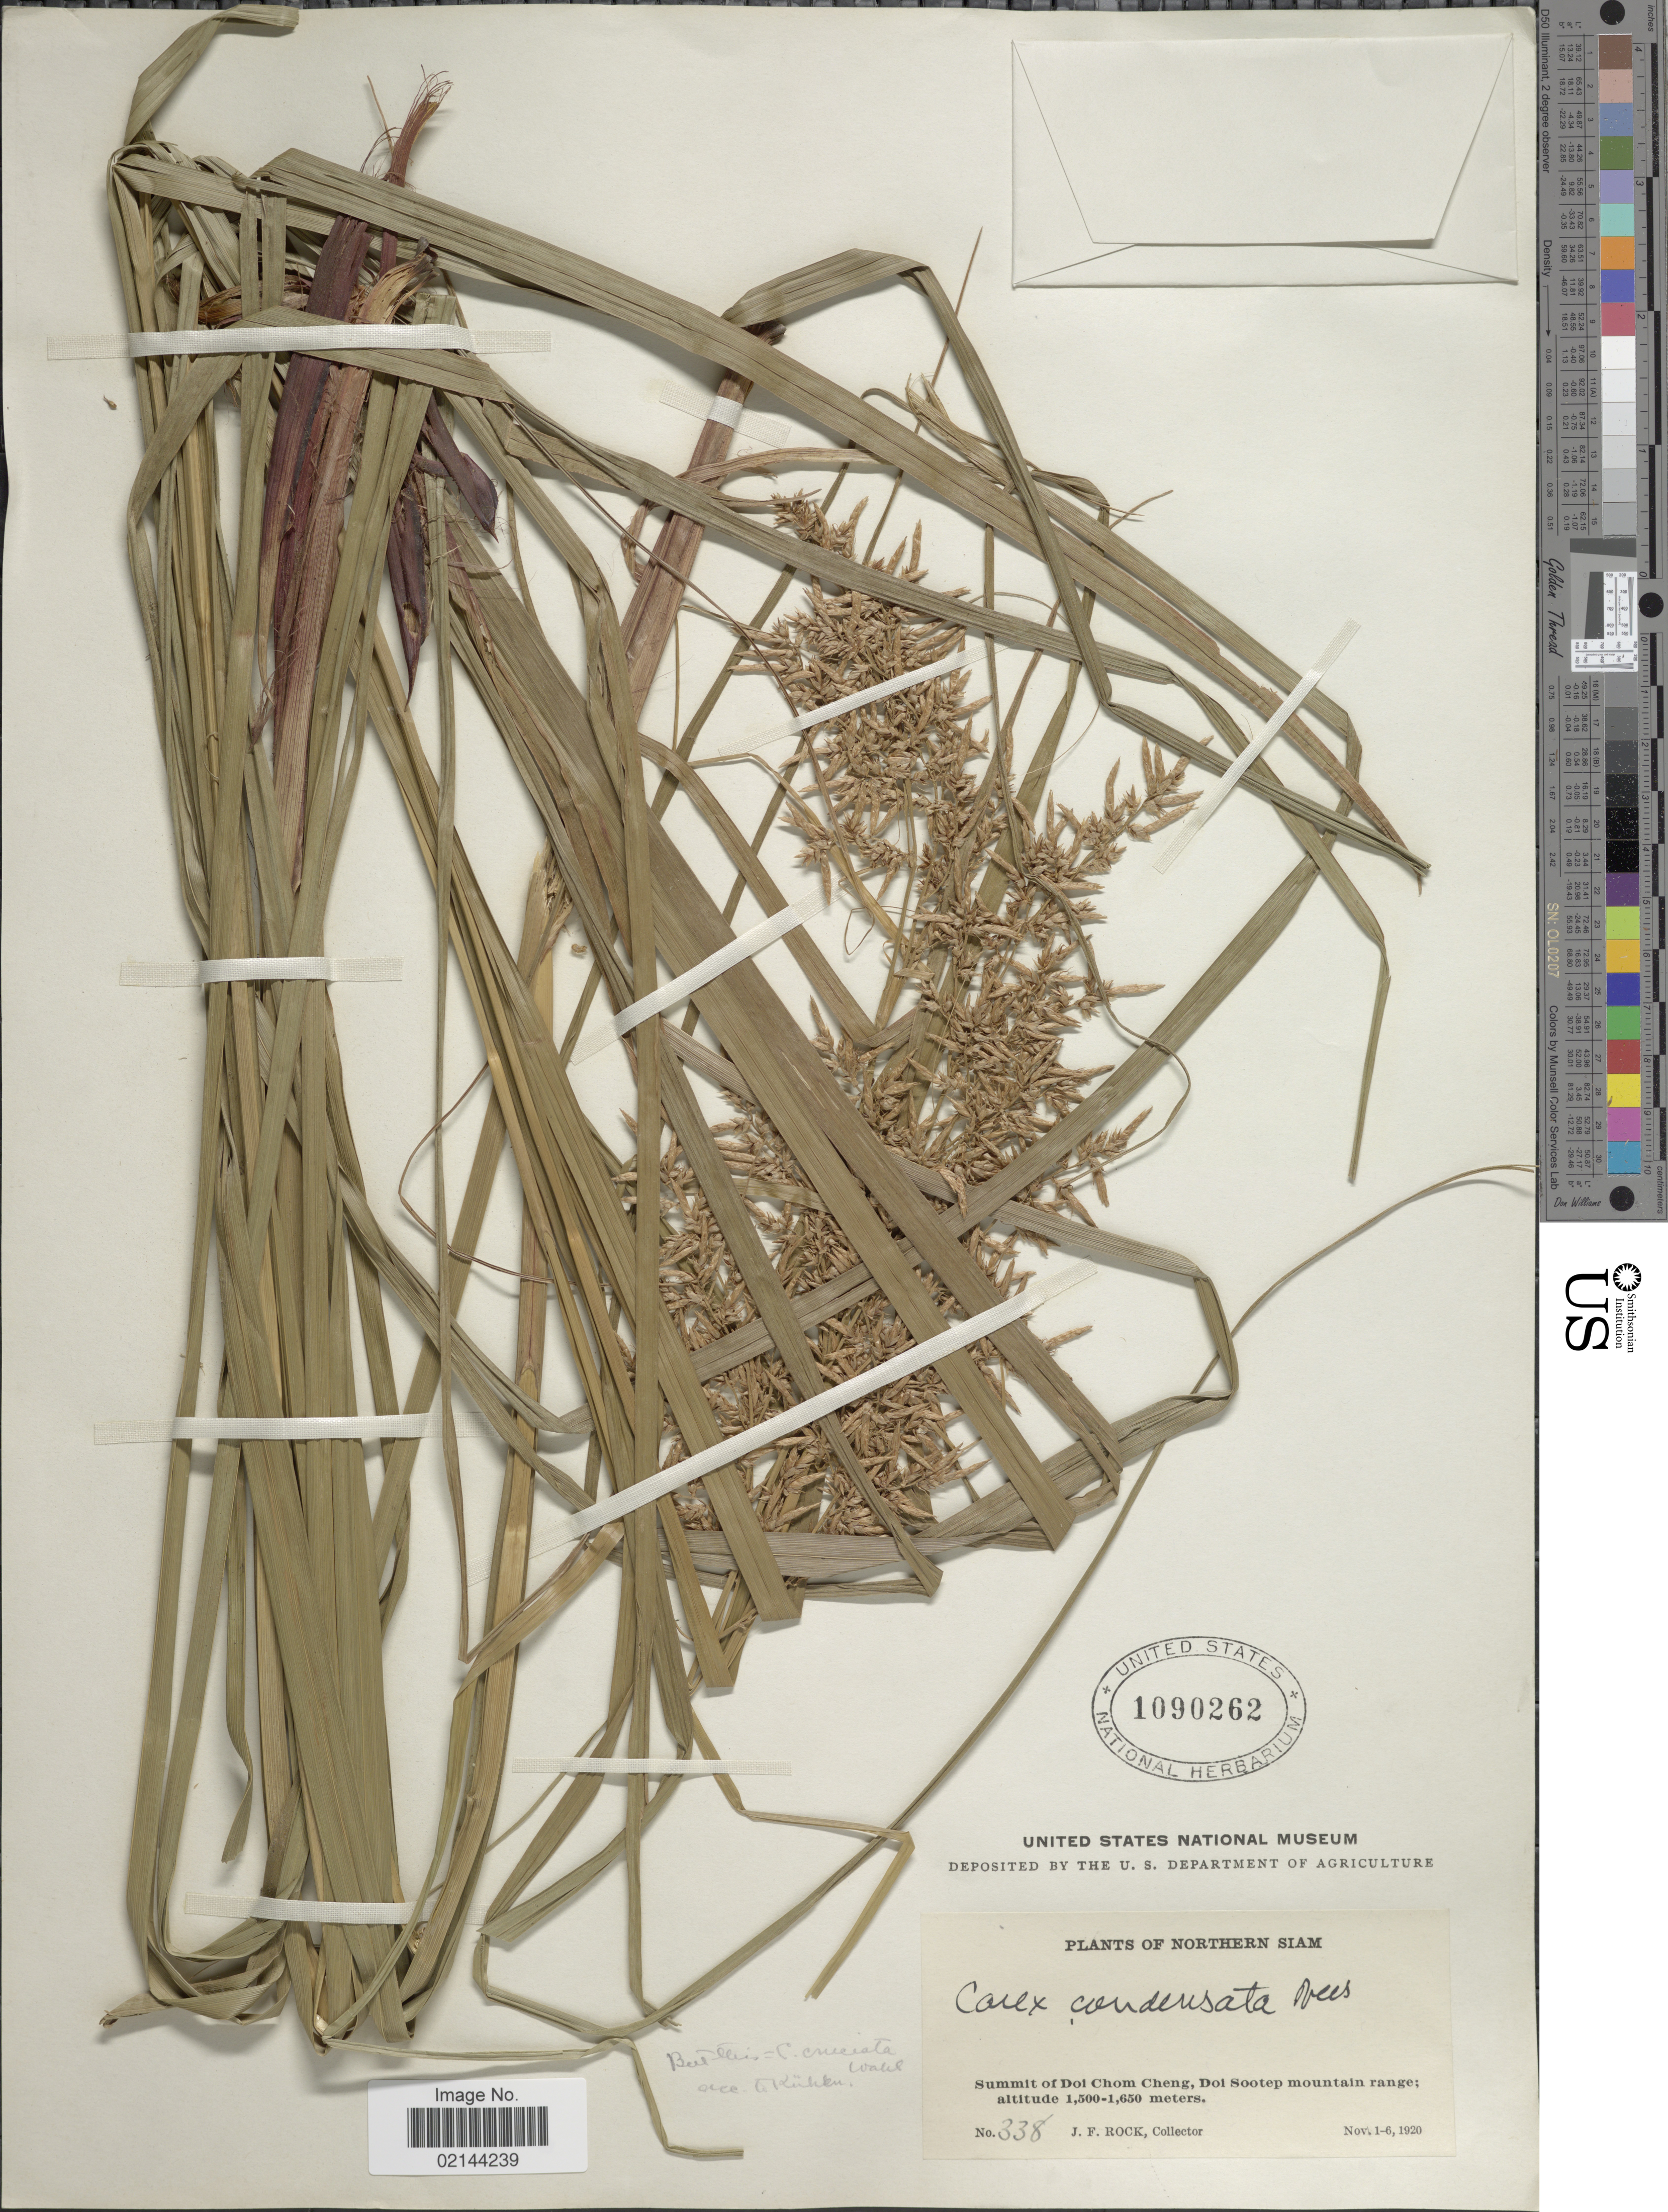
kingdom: Plantae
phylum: Tracheophyta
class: Liliopsida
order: Poales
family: Cyperaceae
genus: Carex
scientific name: Carex cruciata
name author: Wahlenb.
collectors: J. Rock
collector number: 338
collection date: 1920-11-01/1920-11-06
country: Thailand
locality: Northern Siam, Summit of Doi Chom Cheng, Doi Sootep mountain range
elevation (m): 1500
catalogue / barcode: US 1090262